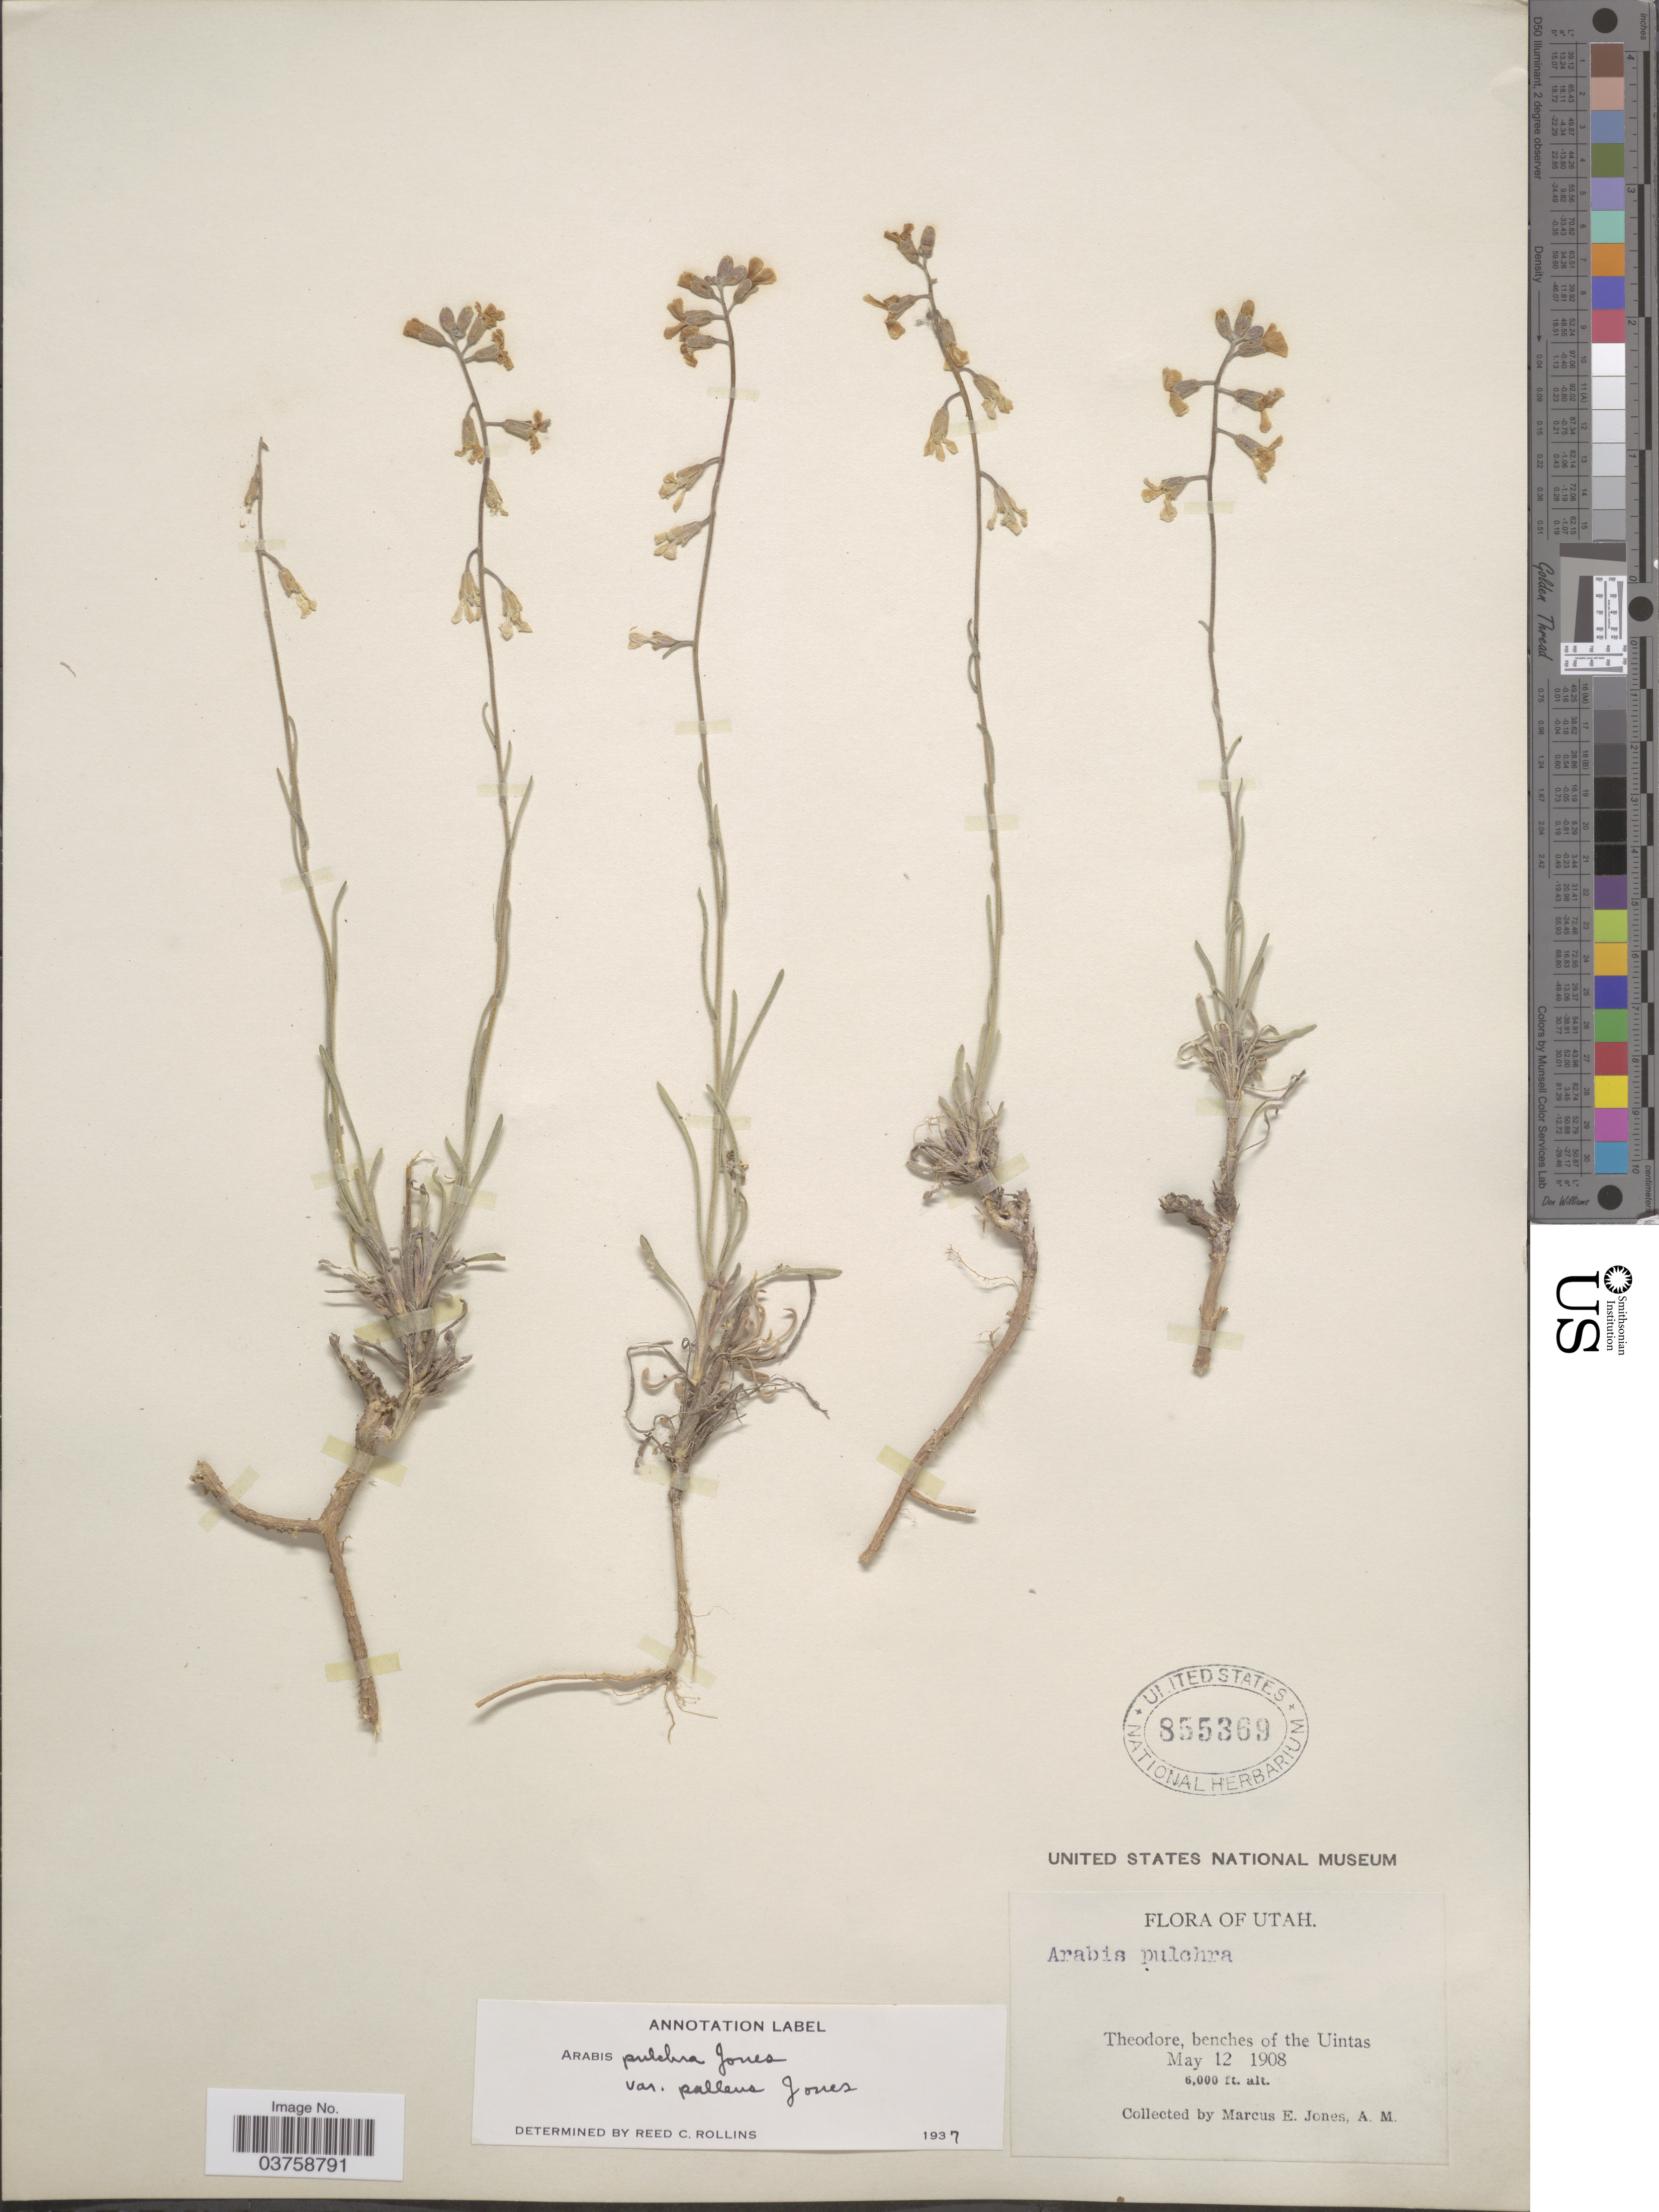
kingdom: Plantae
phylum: Tracheophyta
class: Magnoliopsida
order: Brassicales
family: Brassicaceae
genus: Arabis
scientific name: Arabis pulchra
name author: M.E. Jones ex S. Watson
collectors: M. E. Jones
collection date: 1908-05-12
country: United States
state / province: Utah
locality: Theodore, benches of the Uintas.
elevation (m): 1829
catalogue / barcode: US 855369